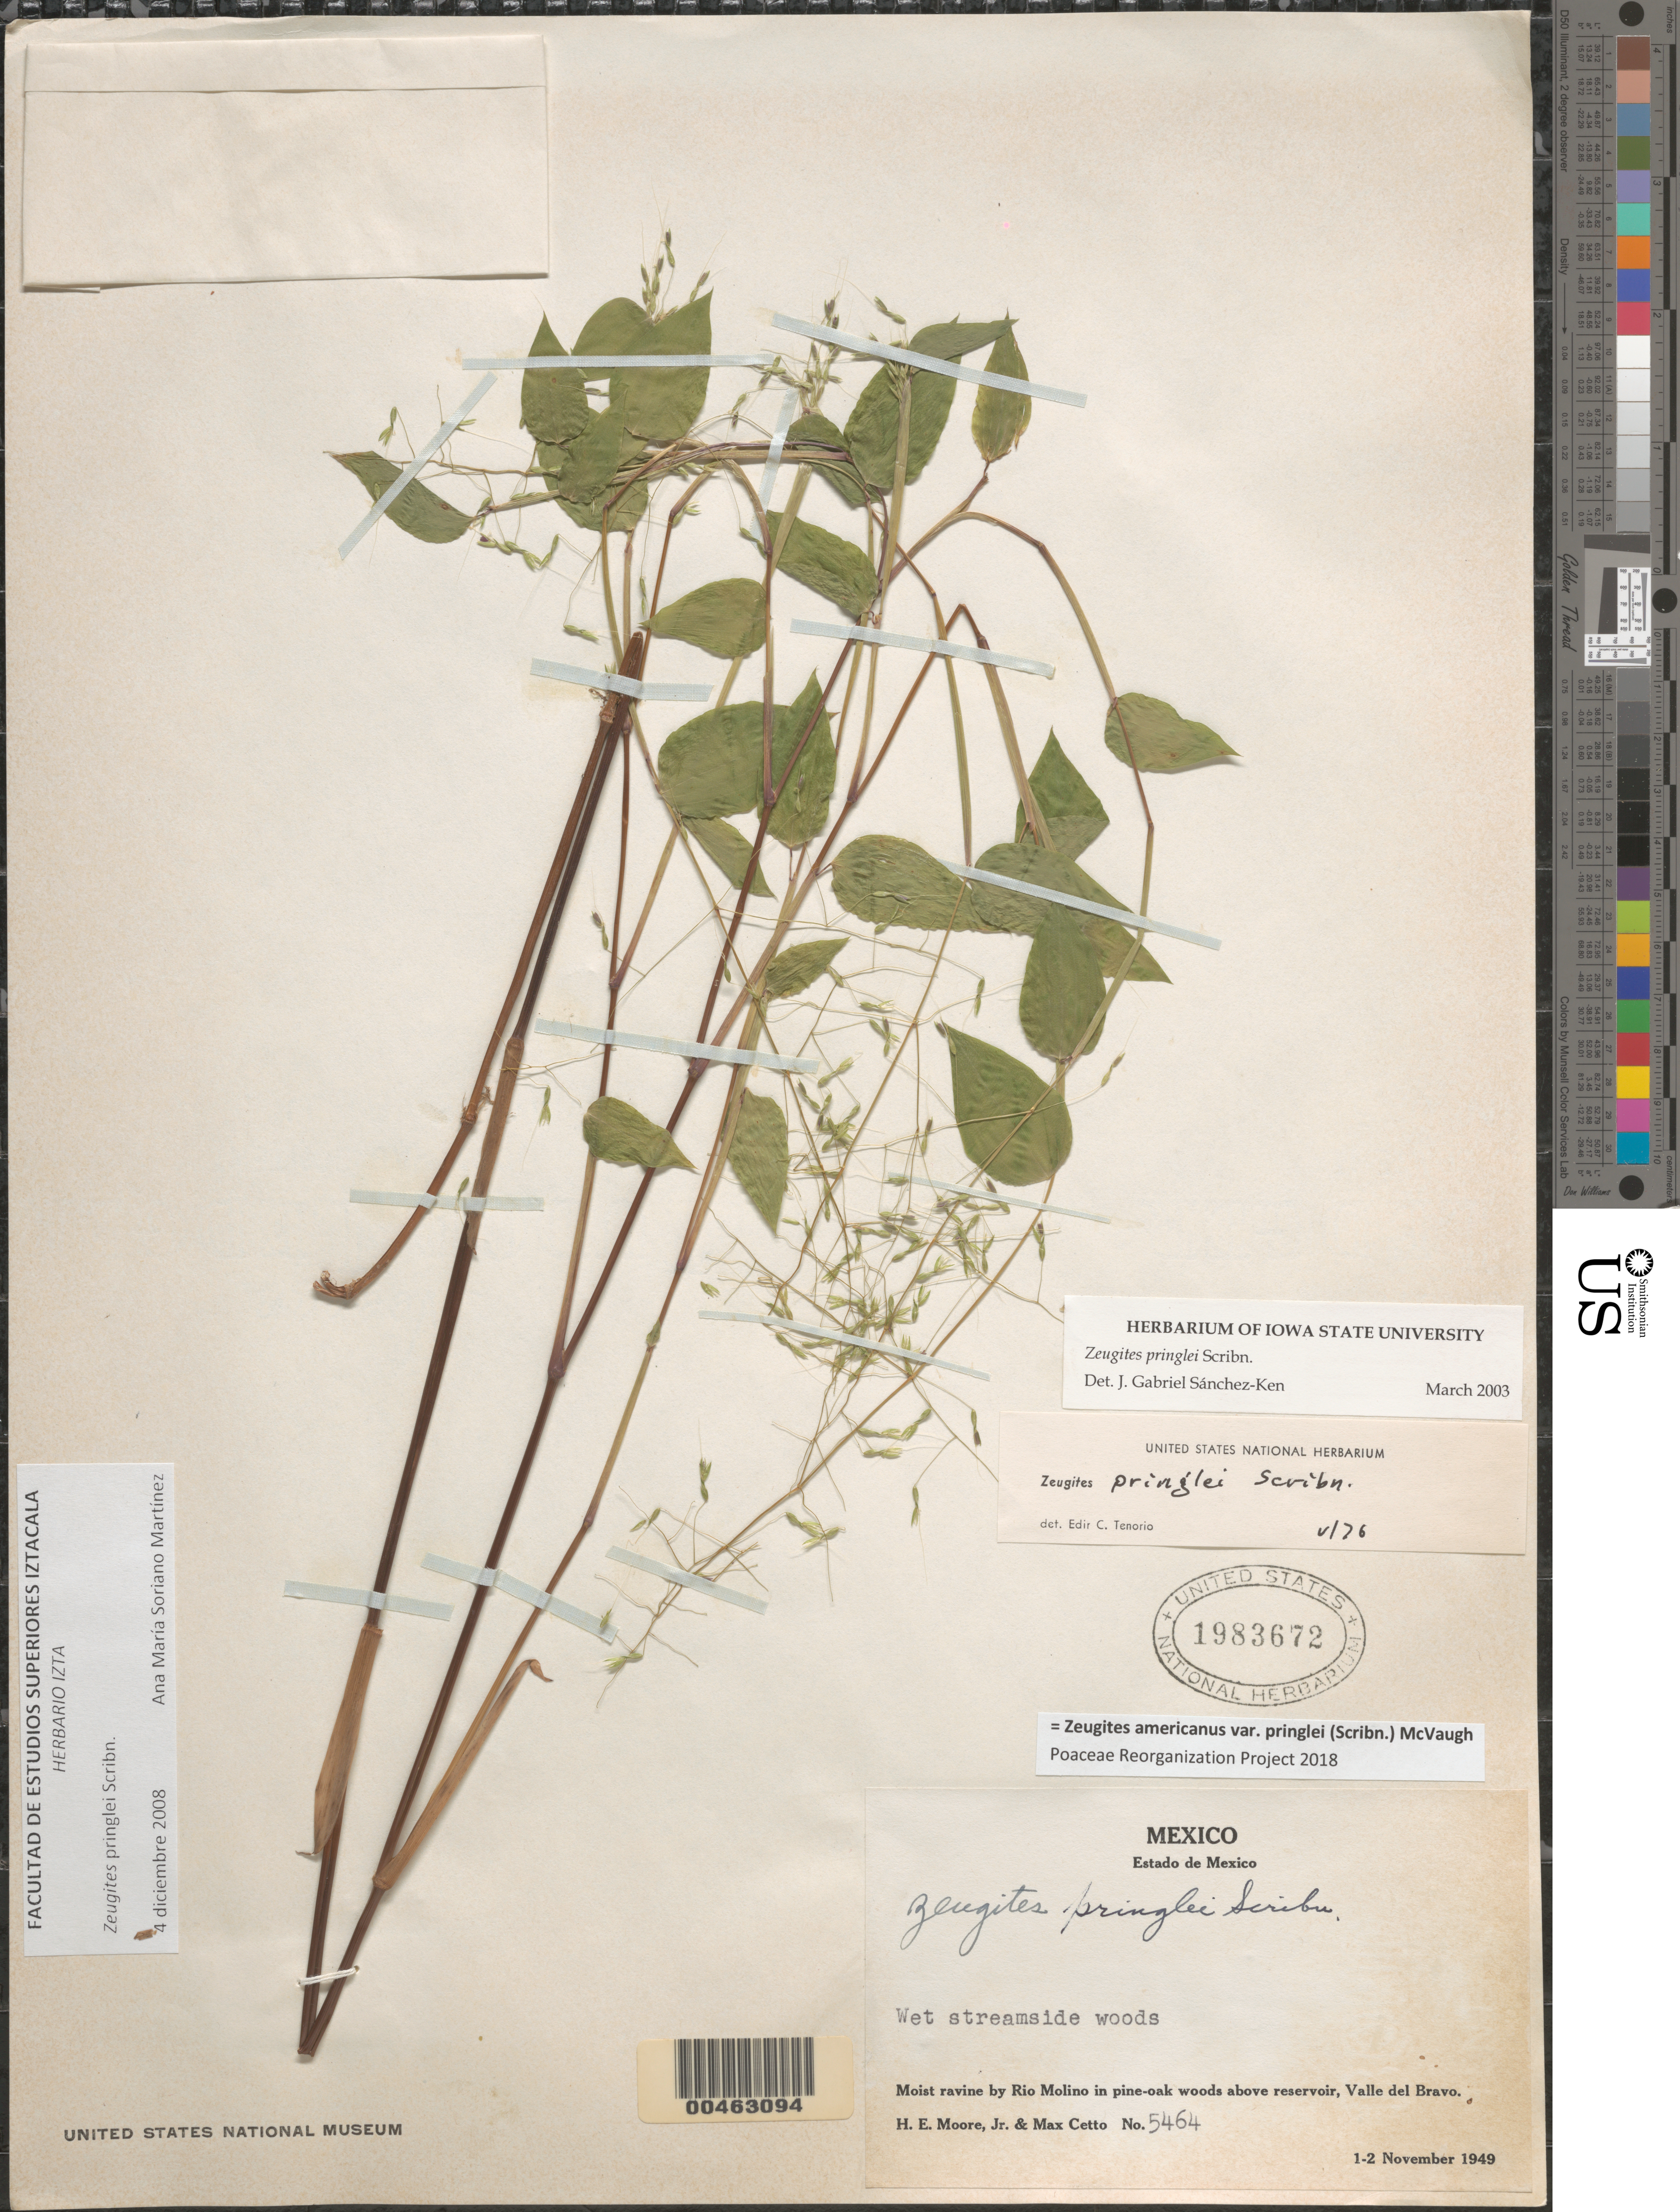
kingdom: Plantae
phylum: Tracheophyta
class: Liliopsida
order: Poales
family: Poaceae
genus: Zeugites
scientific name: Zeugites americanus var. pringlei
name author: (Scribn.) McVaugh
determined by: Poaceae Reorganization Project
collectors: H. E. Moore & M. Cetto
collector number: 5464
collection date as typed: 1 Nov 1949 to 2 Nov 1949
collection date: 1949-11-01/1949-11-02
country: Mexico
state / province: México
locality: Rio Molino above reservoir, Valle del Bravo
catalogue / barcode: US 1983672